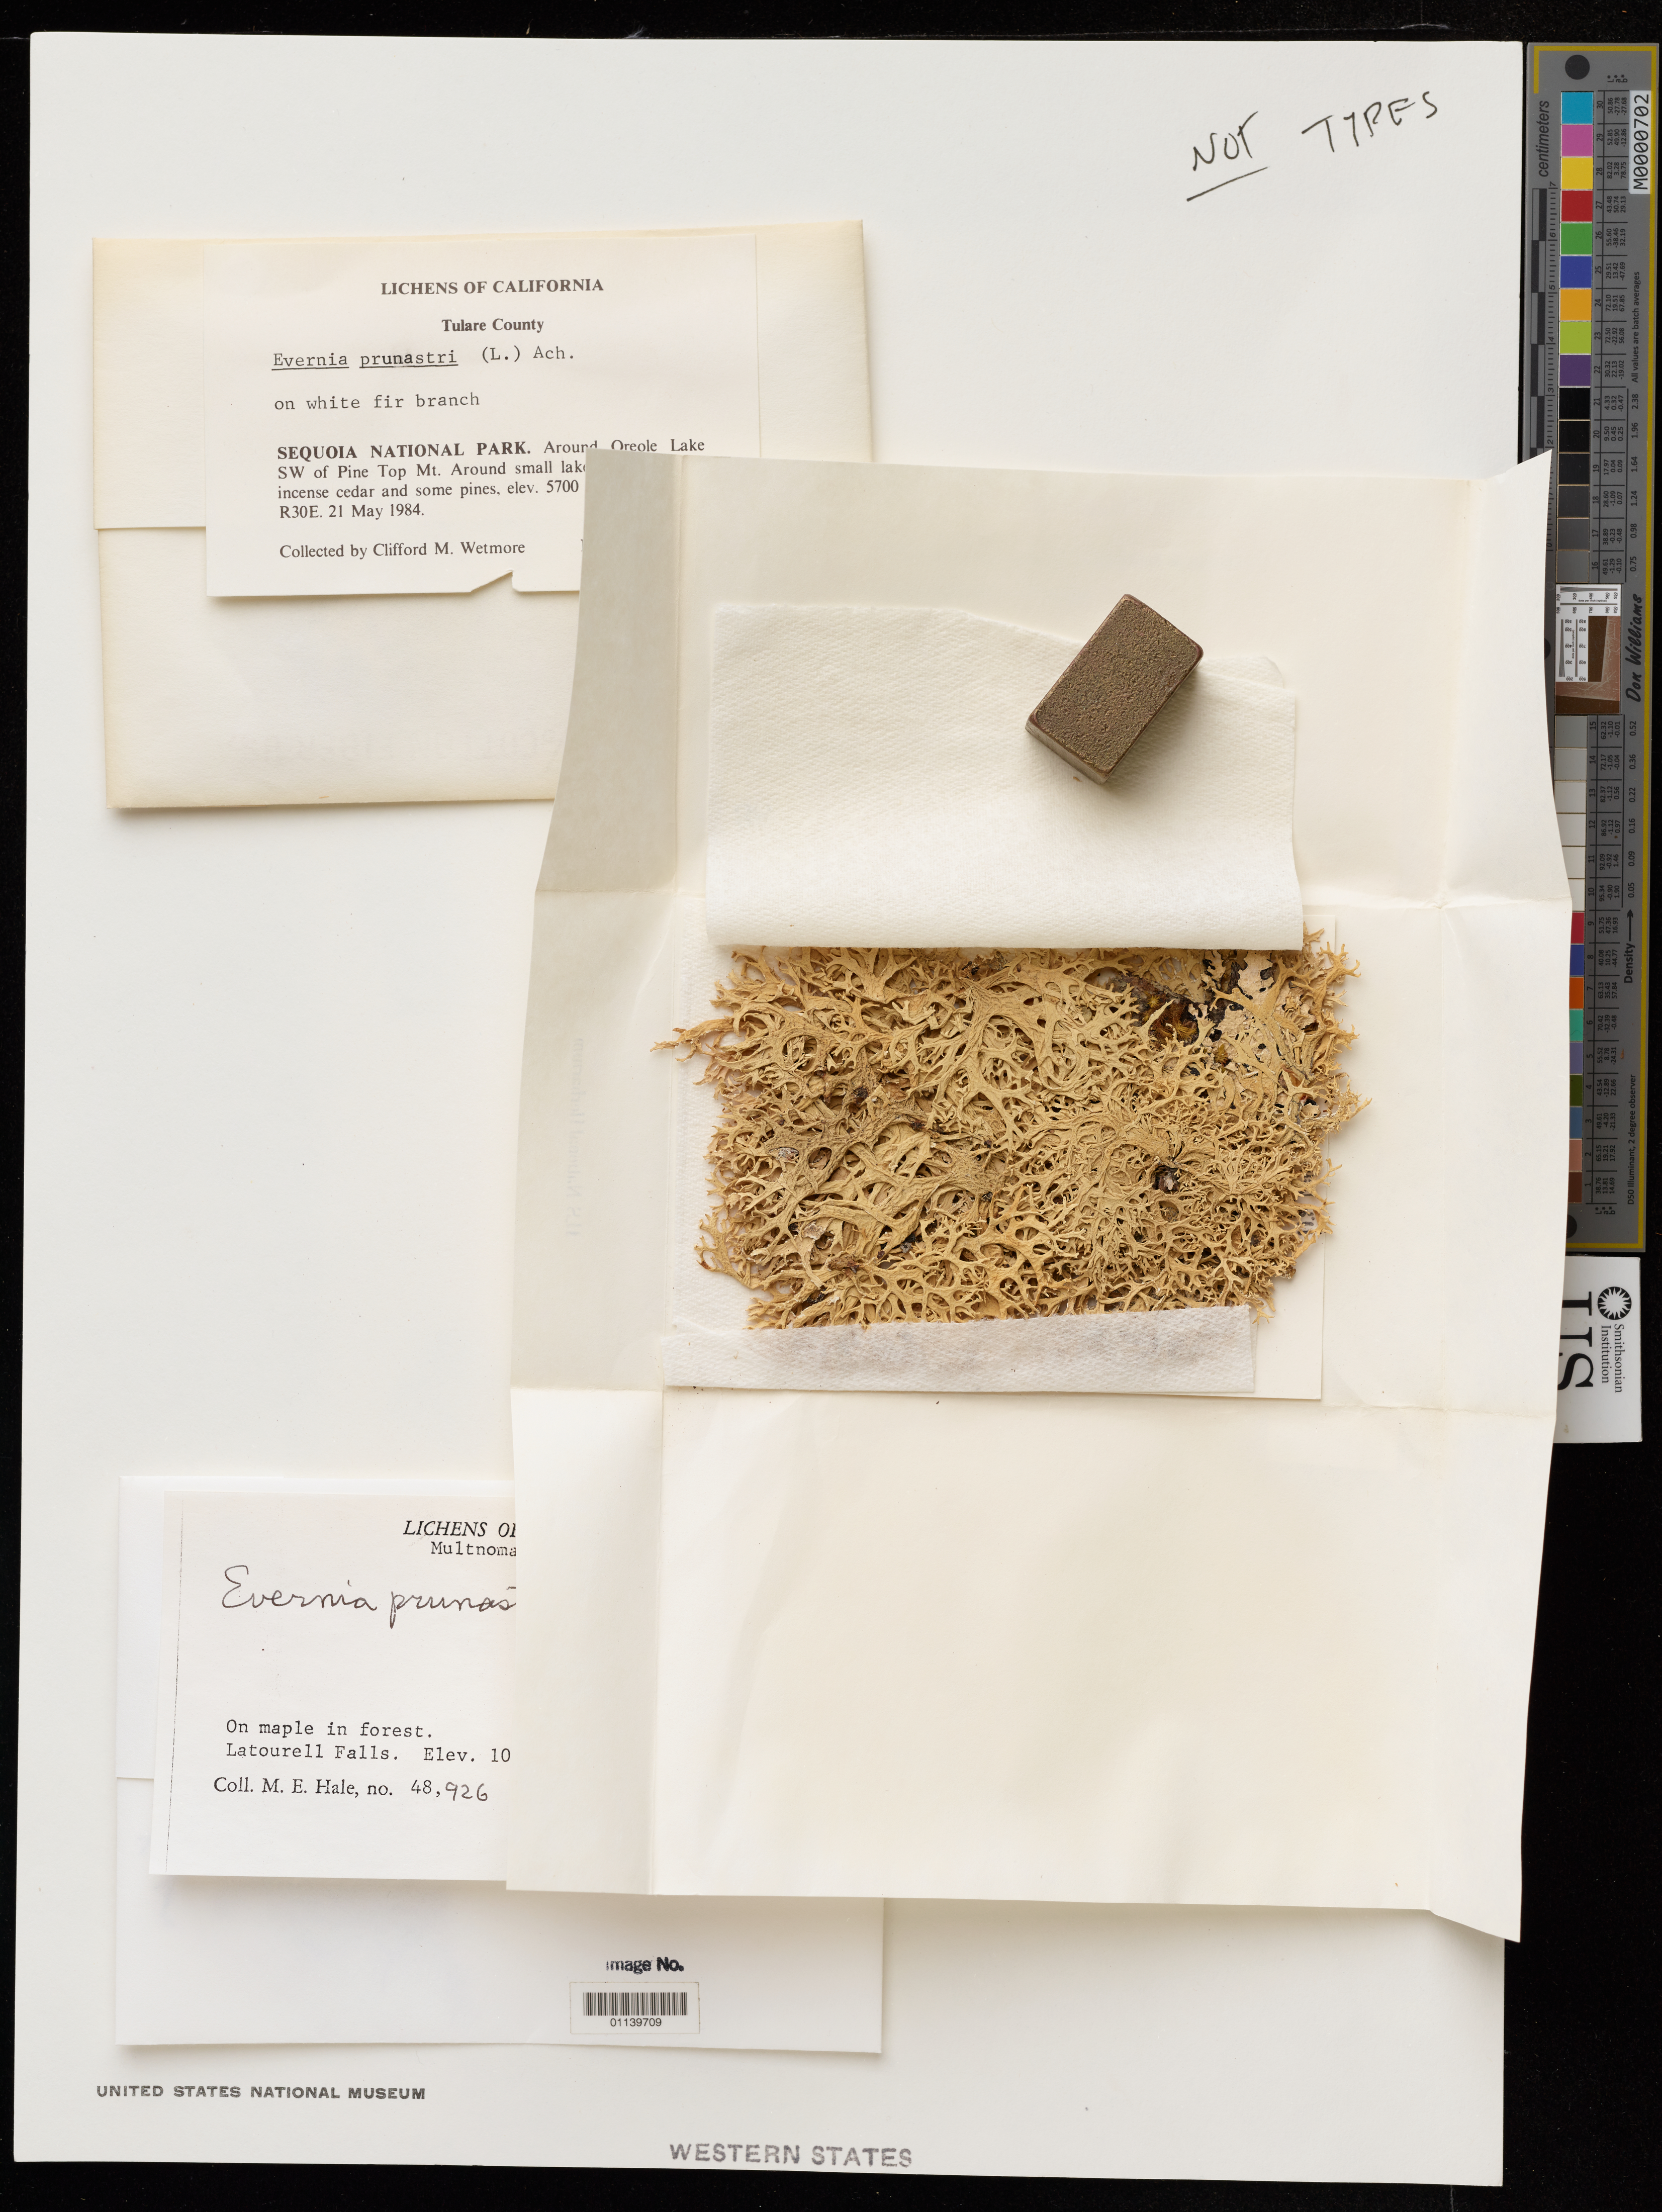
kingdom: Fungi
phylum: Ascomycota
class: Lecanoromycetes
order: Lecanorales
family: Parmeliaceae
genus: Evernia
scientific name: Evernia prunastri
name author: (L.) Ach.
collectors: C. Wetmore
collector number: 24498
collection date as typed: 16 Aug 1975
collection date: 1975-08-16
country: United States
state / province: Oregon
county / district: Josephine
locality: Ne edge of grants pass